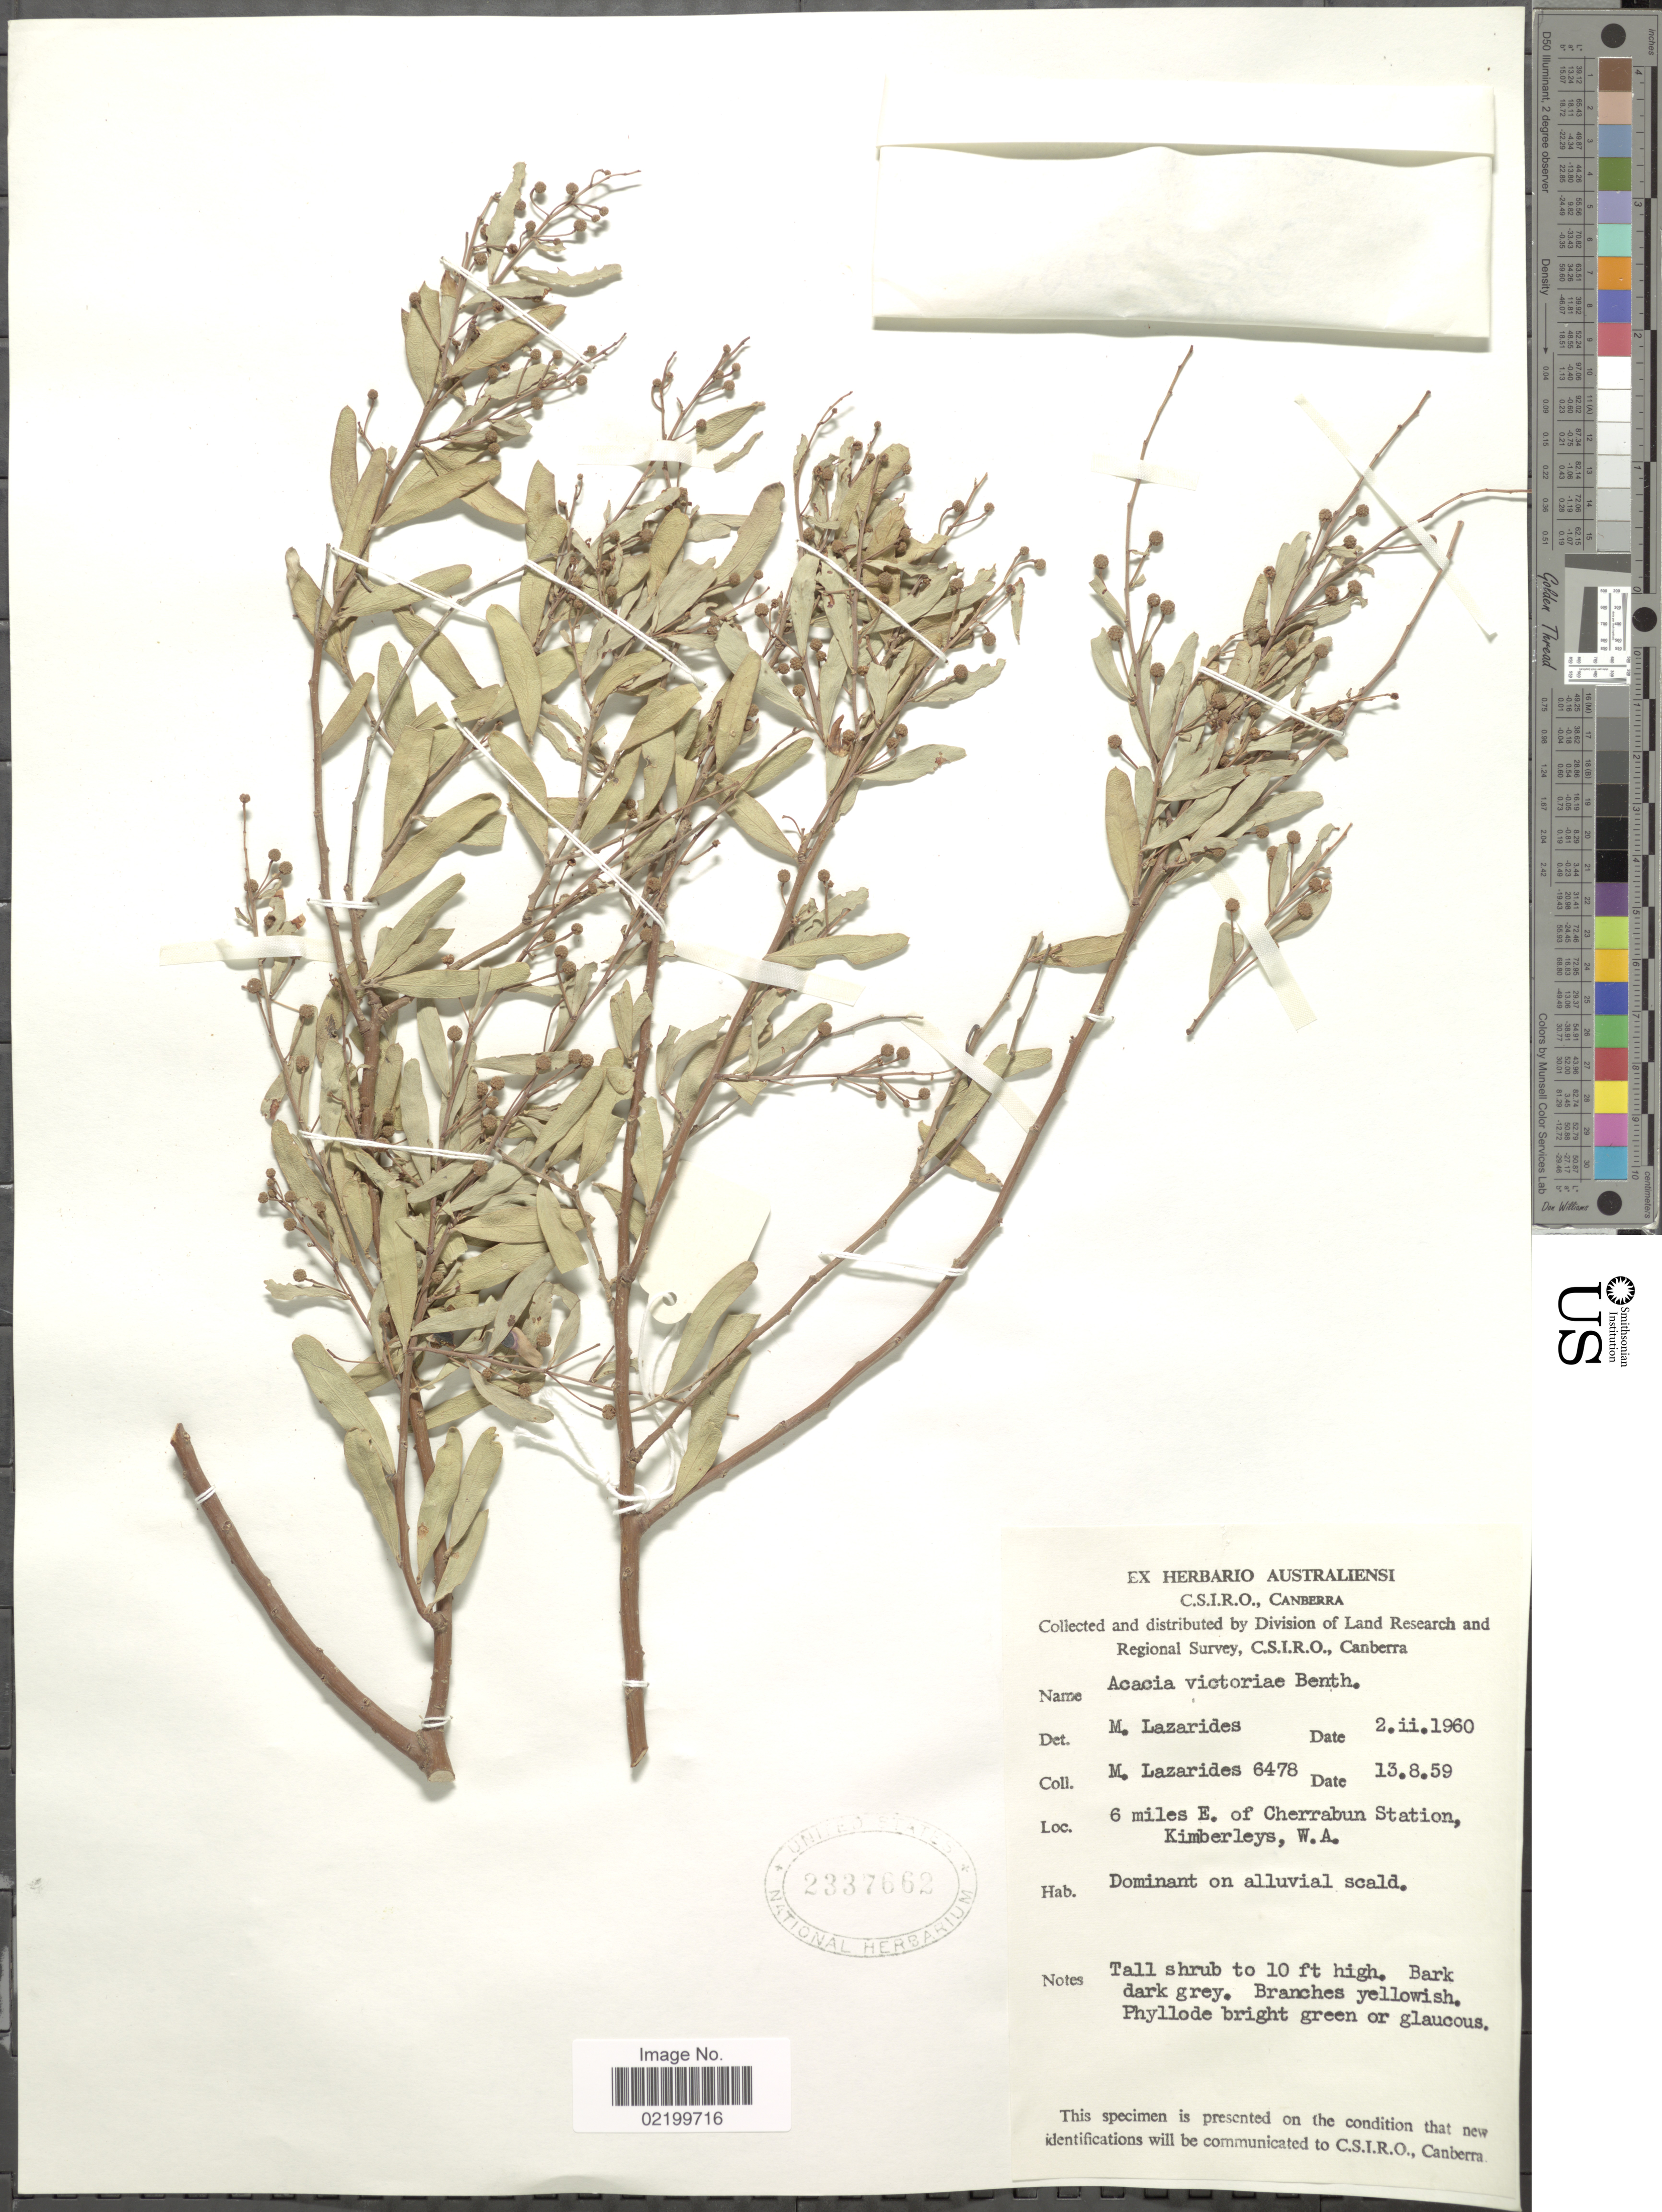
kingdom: Plantae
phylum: Tracheophyta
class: Magnoliopsida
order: Fabales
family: Fabaceae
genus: Acacia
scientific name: Acacia victoriae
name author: Benth.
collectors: M. Lazarides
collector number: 6478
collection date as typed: Transcribed d/m/y: 13/8/59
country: Australia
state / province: Western Australia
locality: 6 miles E. of Cherrabun Station, Kimberleys, W.A.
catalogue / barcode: US 2337662